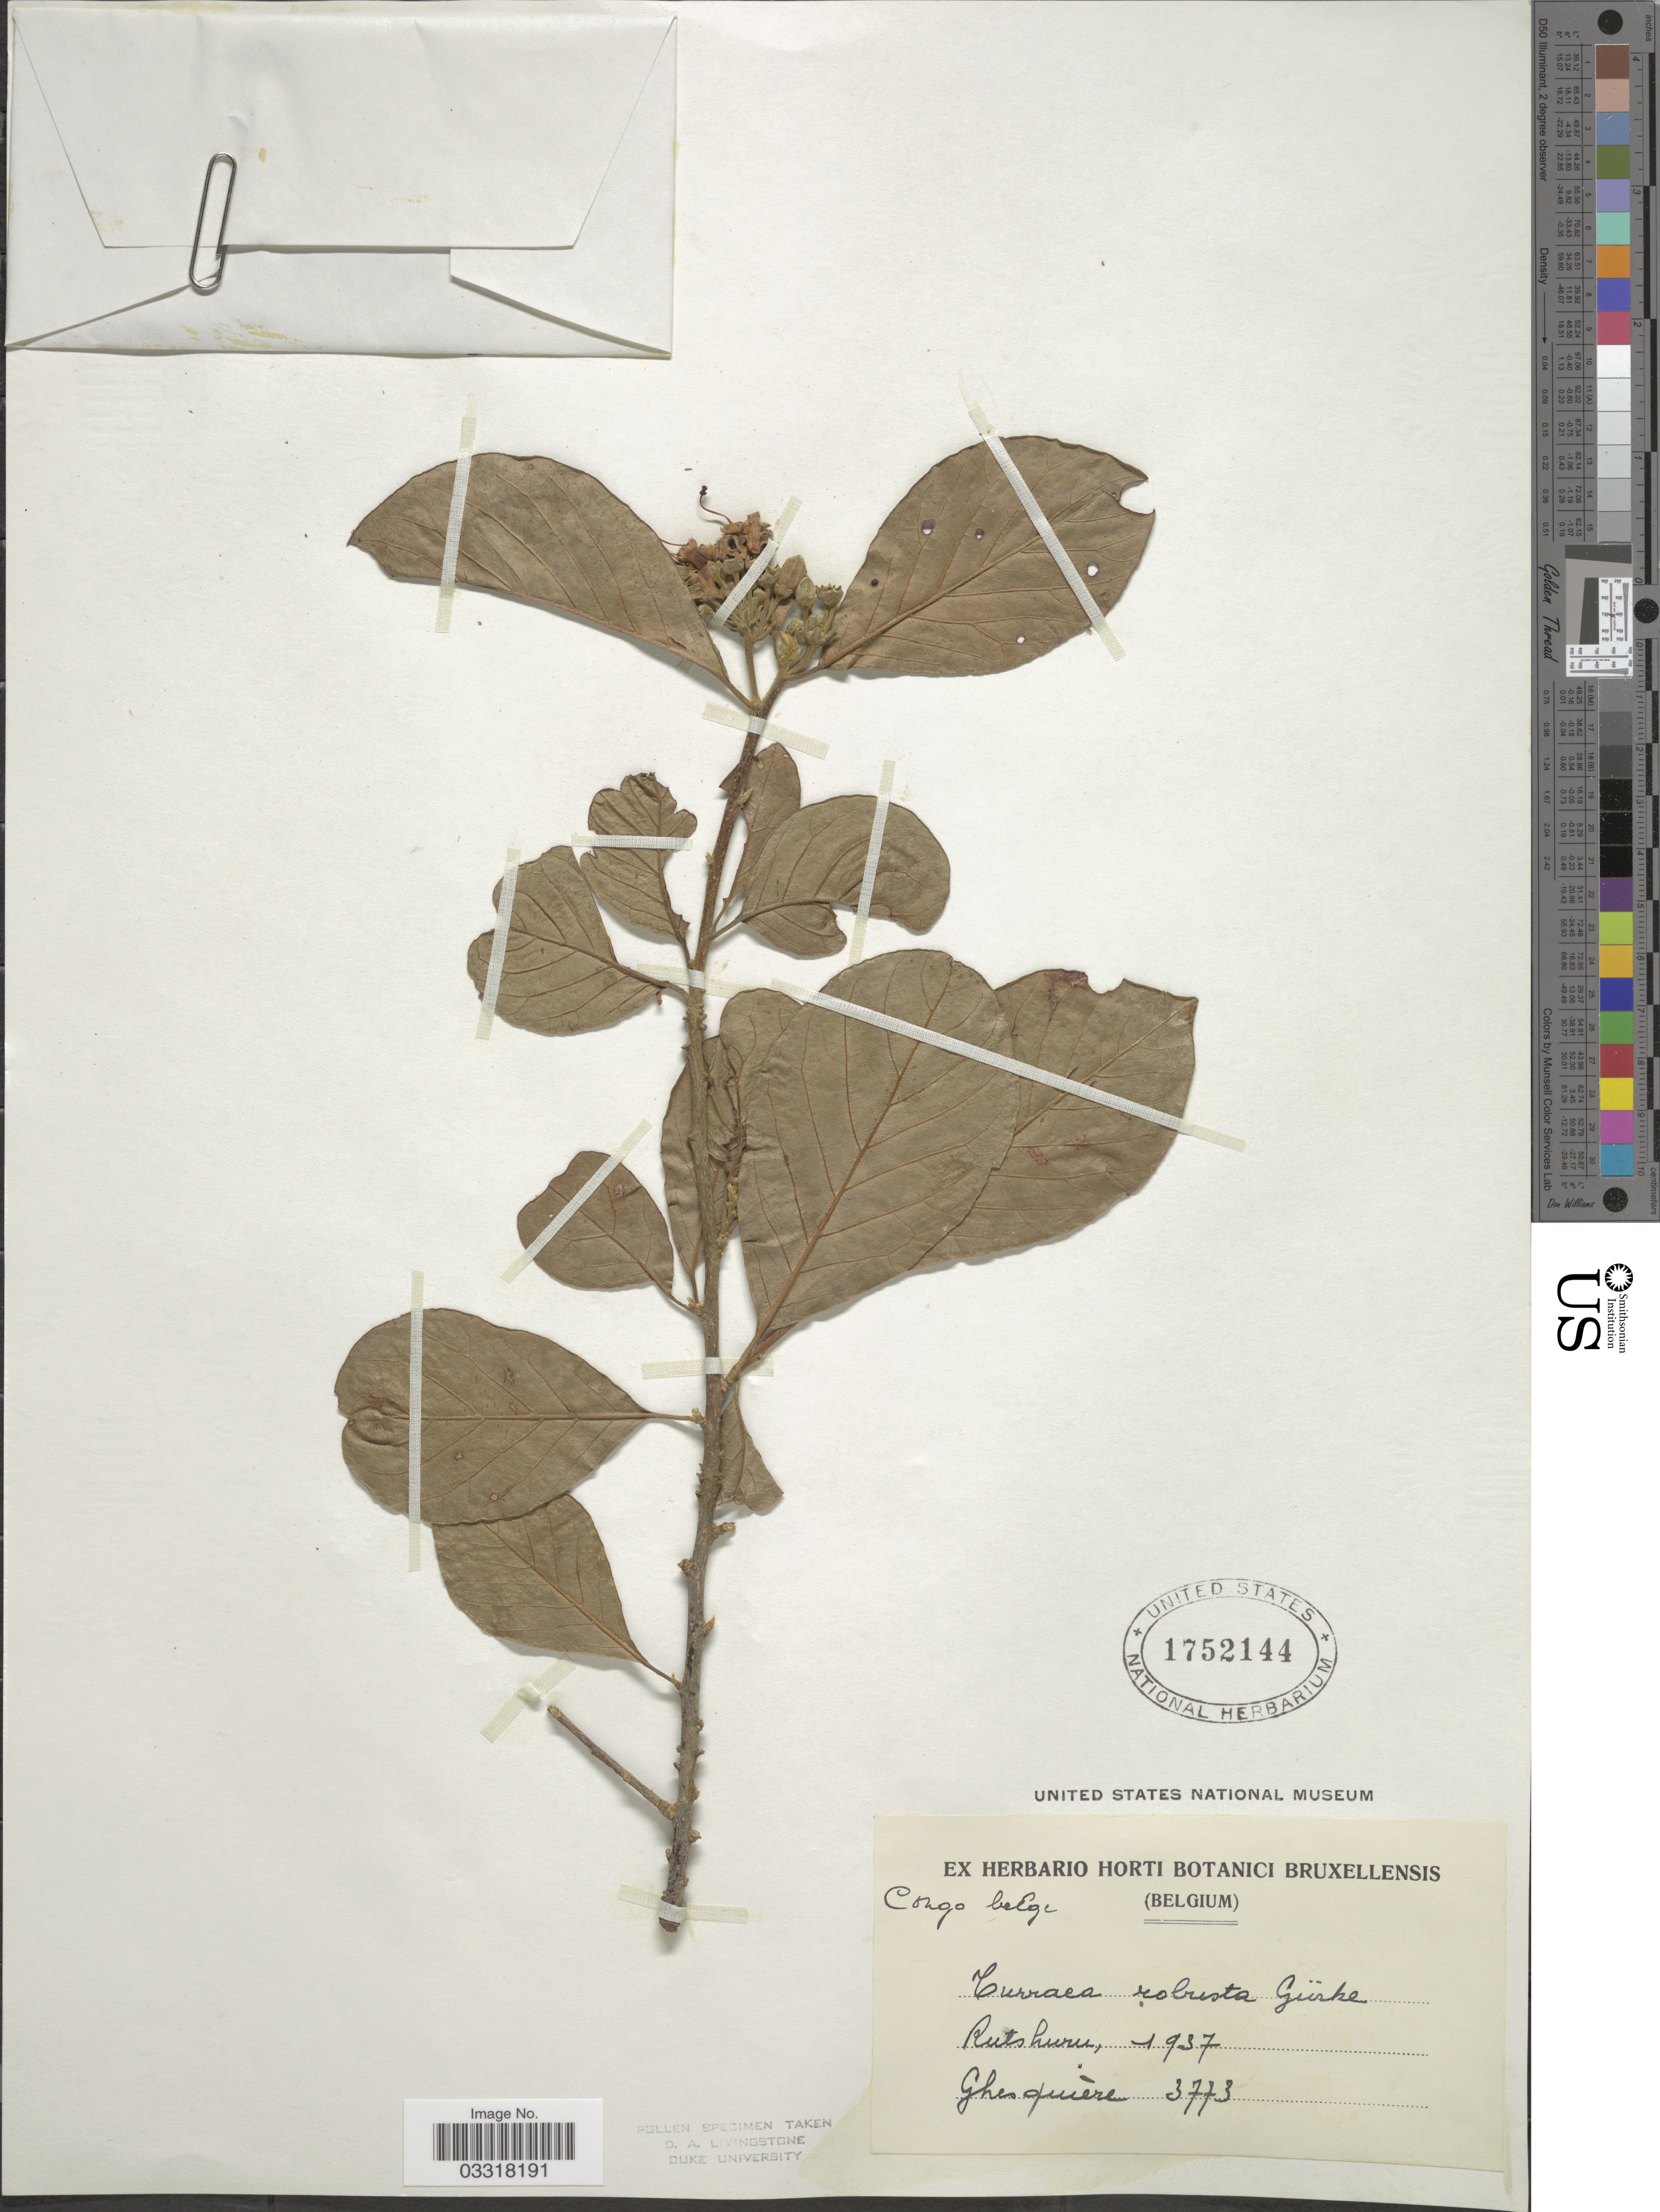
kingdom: Plantae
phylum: Tracheophyta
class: Magnoliopsida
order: Sapindales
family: Meliaceae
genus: Turraea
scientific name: Turraea robusta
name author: Gürke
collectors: Ghesquière.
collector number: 3773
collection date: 1937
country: Congo, Democratic Republic of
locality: Congo Belge. Rutshuru.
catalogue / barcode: US 1752144